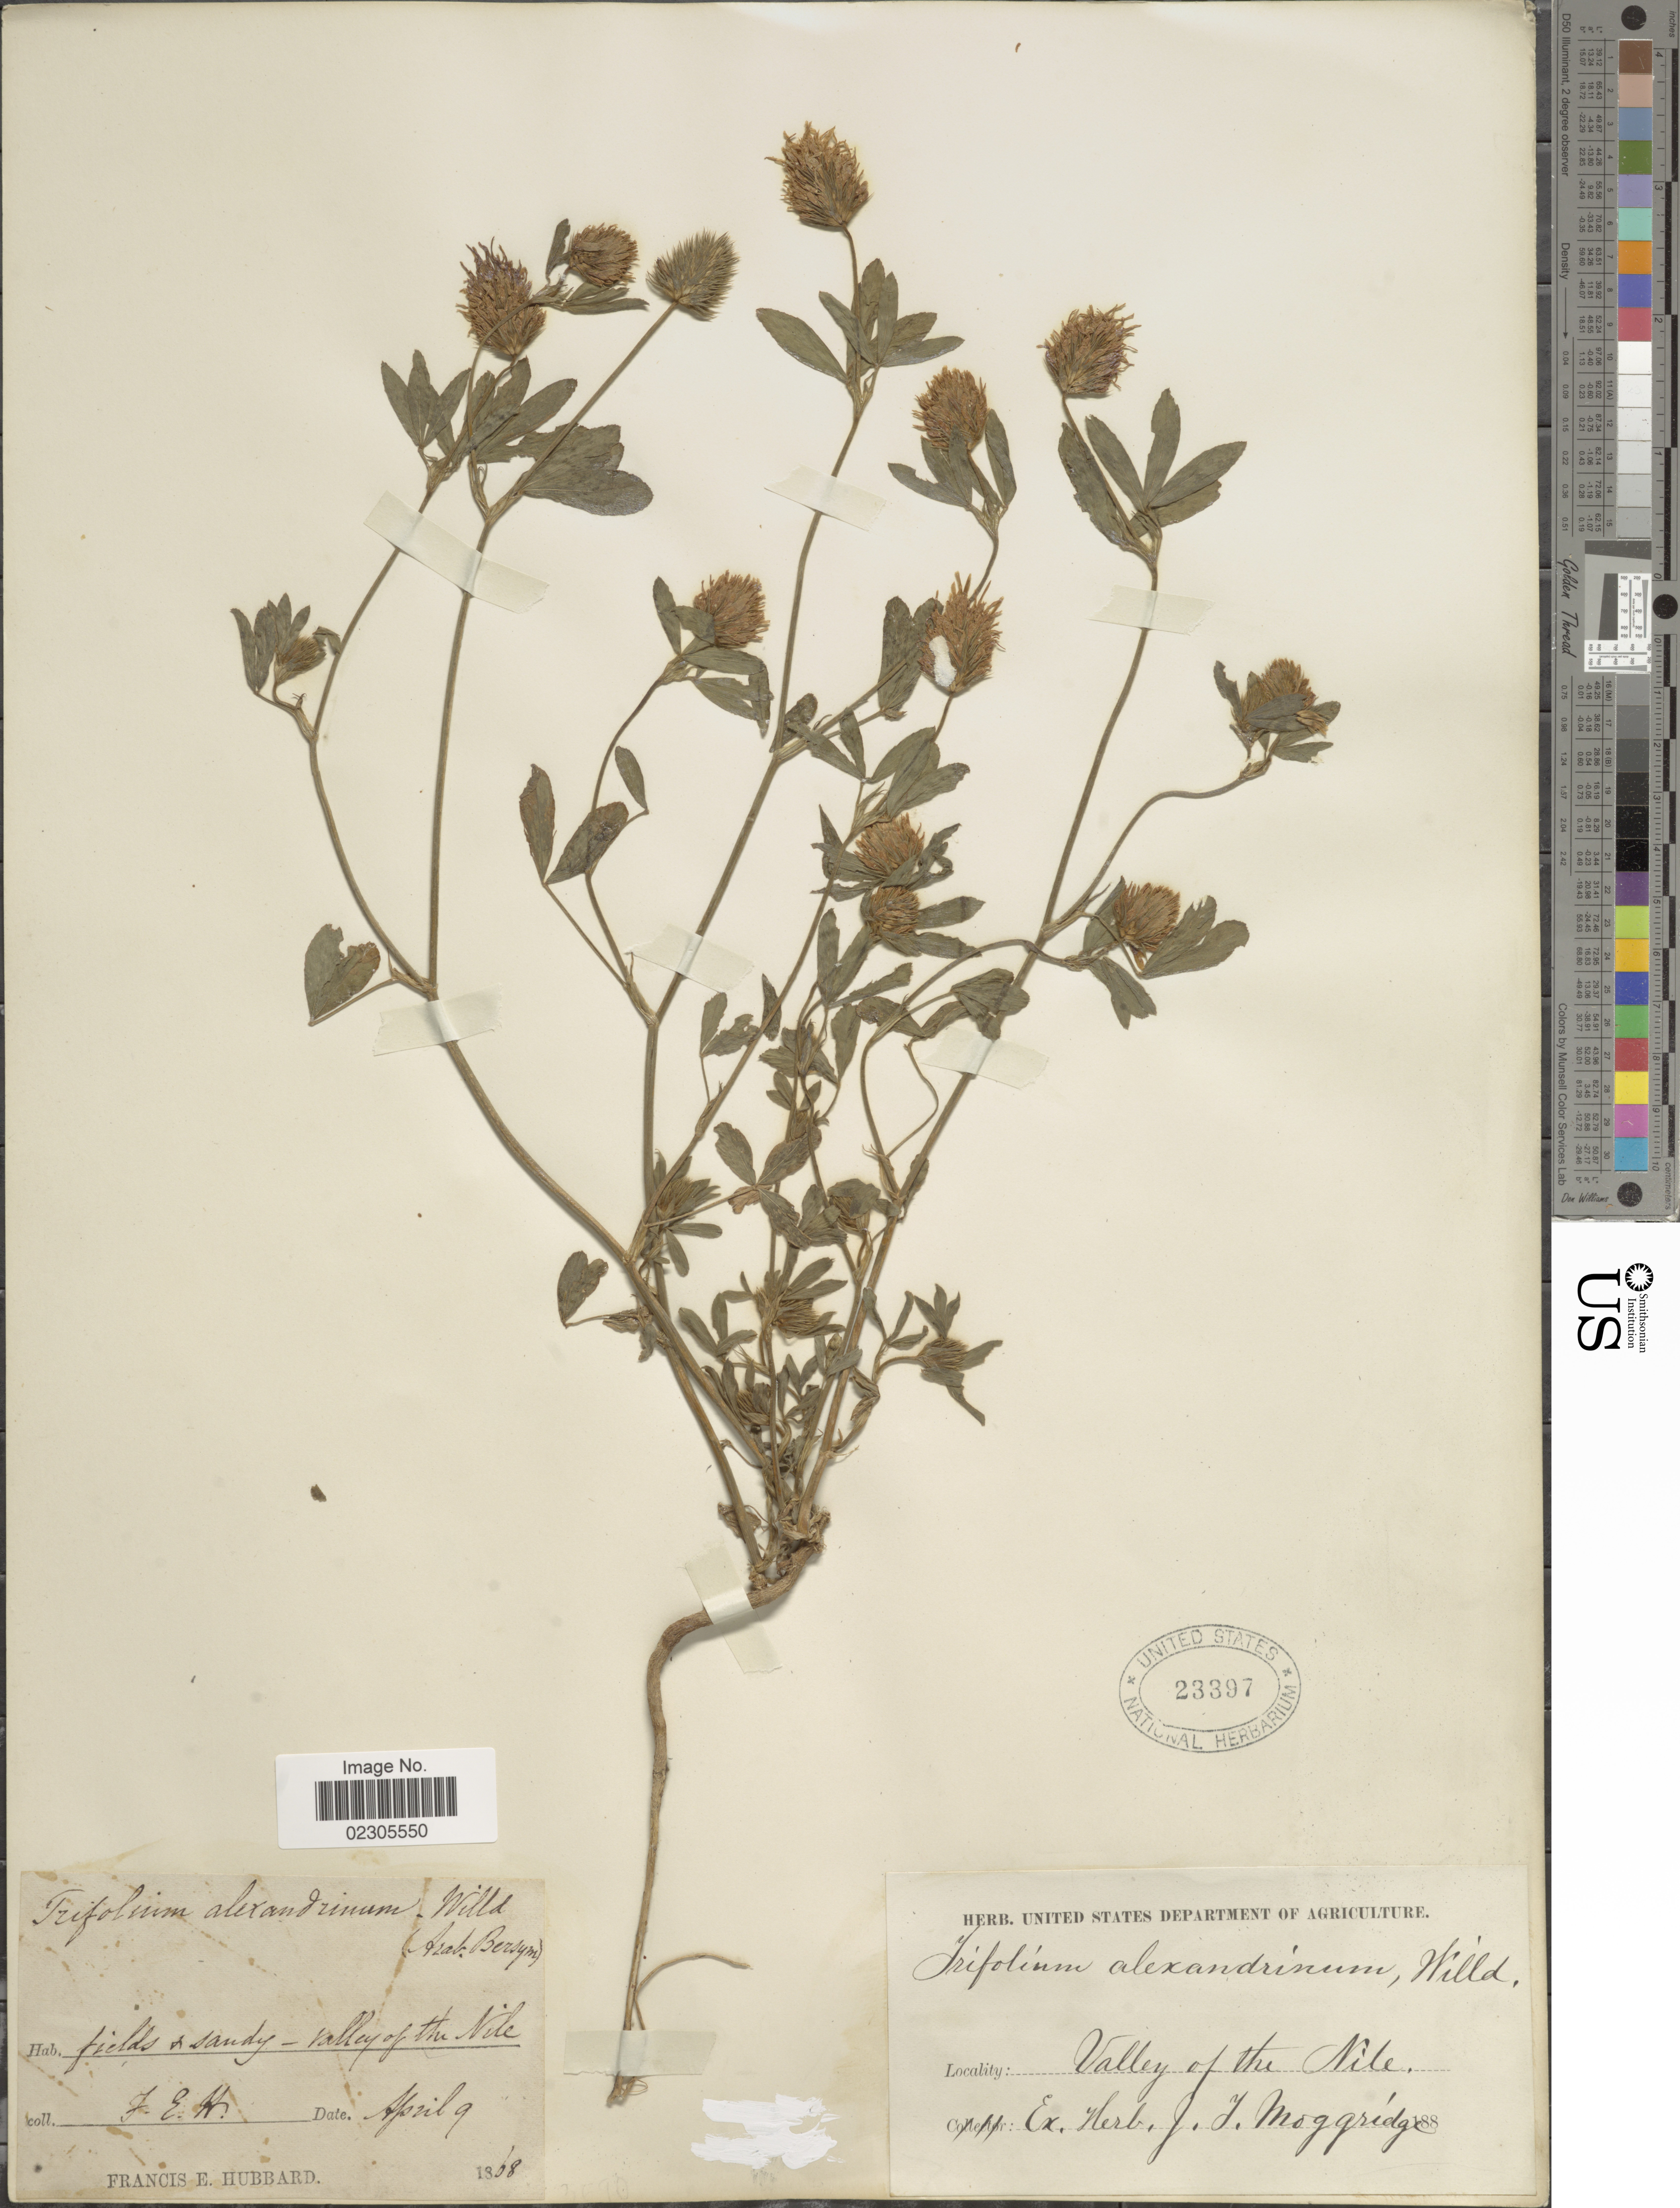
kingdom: Plantae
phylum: Tracheophyta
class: Magnoliopsida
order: Fabales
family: Fabaceae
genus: Trifolium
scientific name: Trifolium alexandrinum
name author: L.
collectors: F. E. Hubbard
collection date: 1868-04-09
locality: Valley of the Nile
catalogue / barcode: US 23397